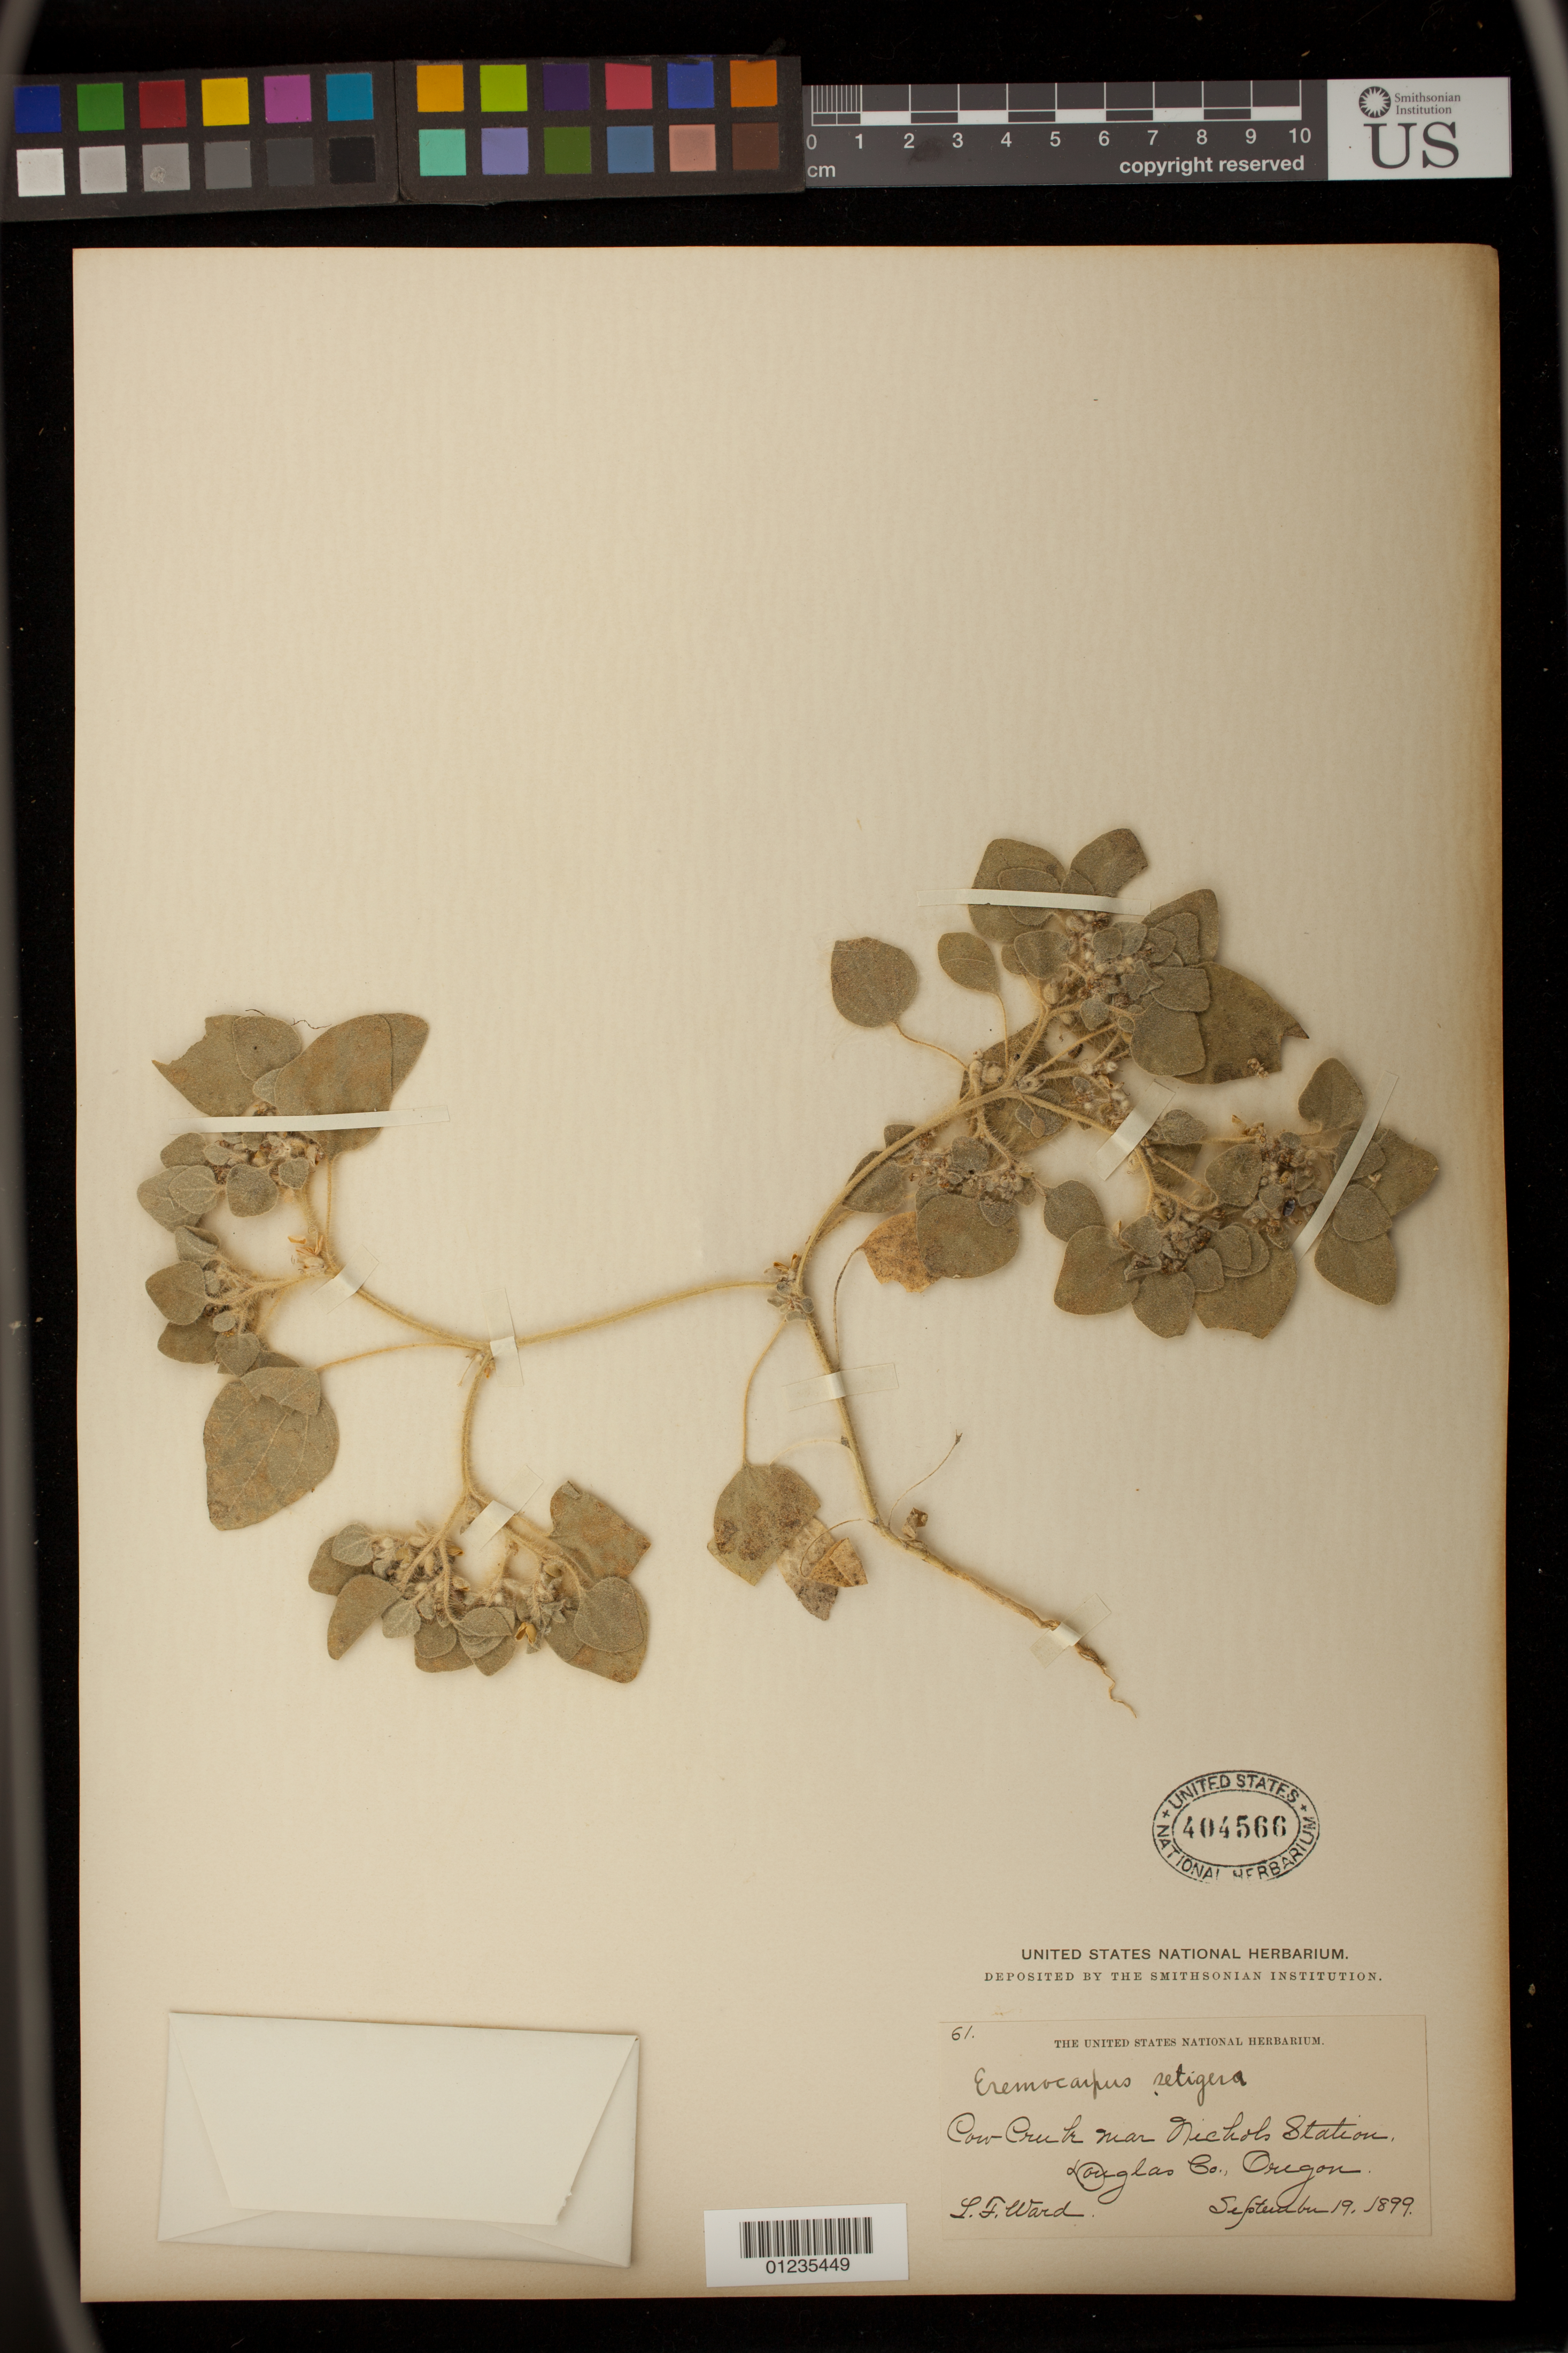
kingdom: Plantae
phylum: Tracheophyta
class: Magnoliopsida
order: Malpighiales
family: Euphorbiaceae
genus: Eremocarpus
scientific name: Eremocarpus setigerus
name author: (Hook.) Benth.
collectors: L. F. Ward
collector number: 61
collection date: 1899-09-19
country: United States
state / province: Oregon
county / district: Douglas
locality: Cow Creek near Nichols Stations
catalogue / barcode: US 404566